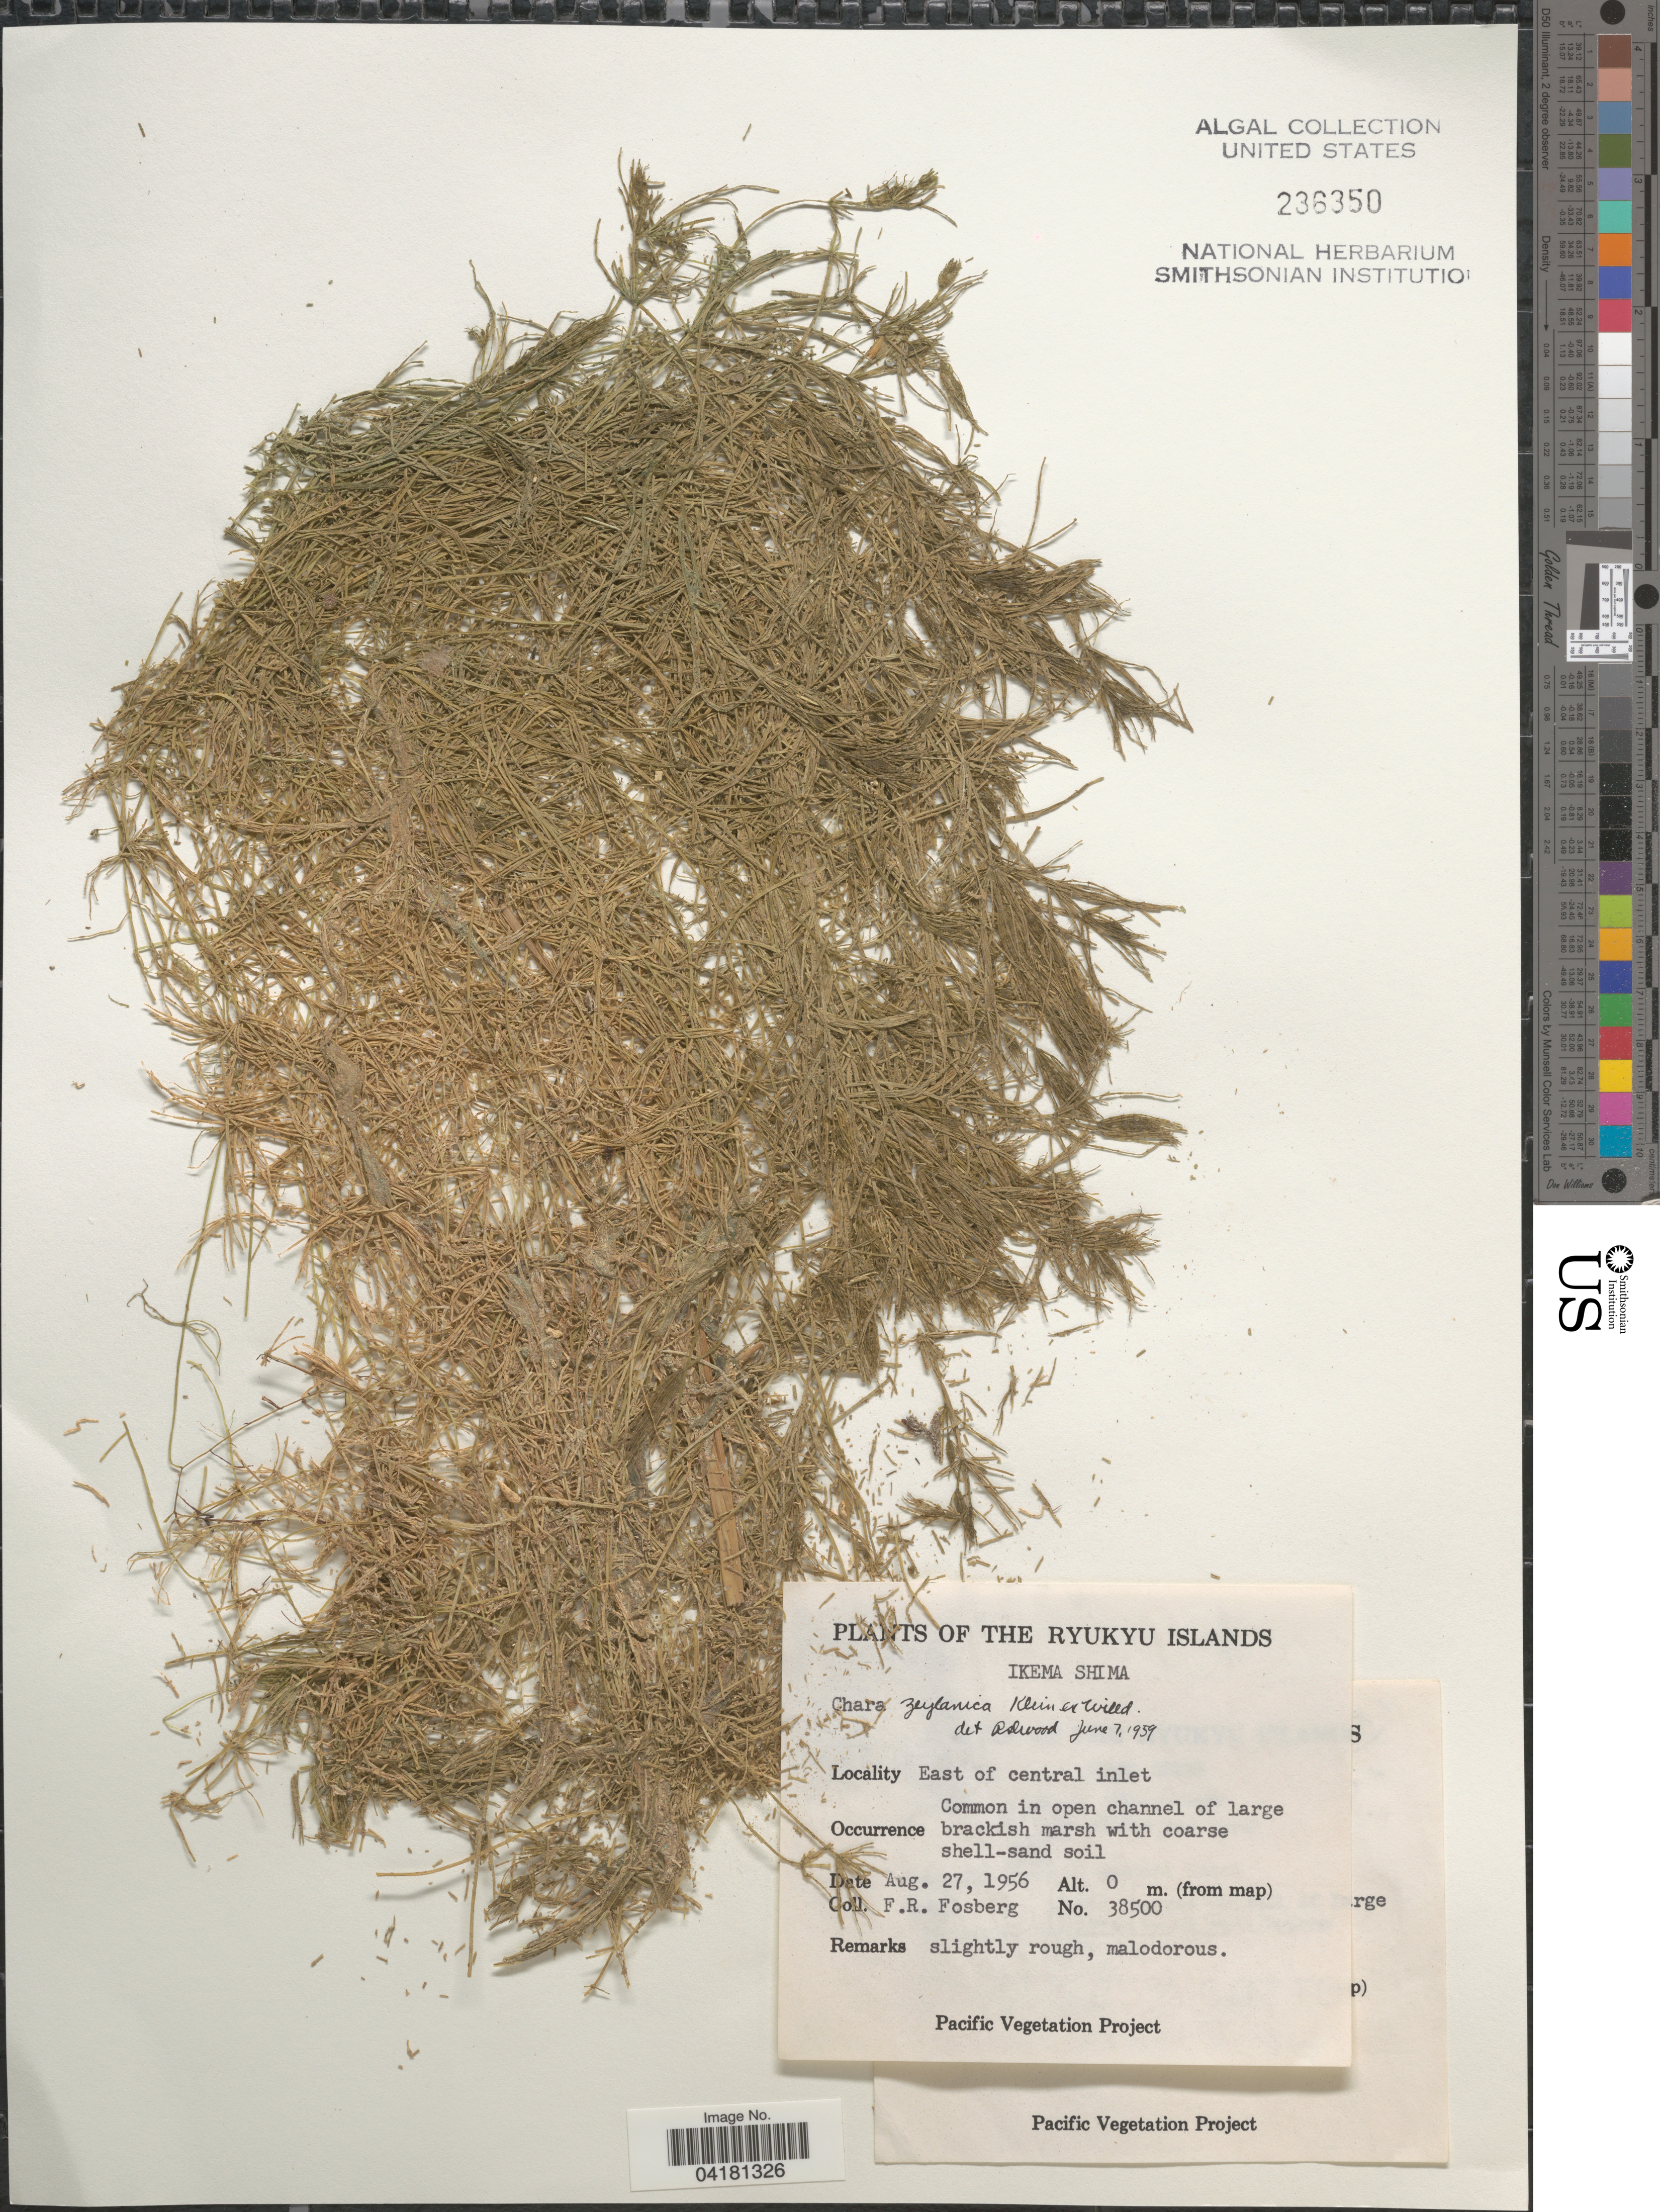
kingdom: Plantae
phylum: Charophyta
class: Charophyceae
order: Charales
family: Characeae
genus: Chara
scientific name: Chara zeylanica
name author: Klein ex Willd.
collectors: F. R. Fosberg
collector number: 38500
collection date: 1956-08-27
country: Japan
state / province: Okinawa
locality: Ryukyu Islands. Ikema Shima. East of central inlet.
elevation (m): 0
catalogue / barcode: US 236350